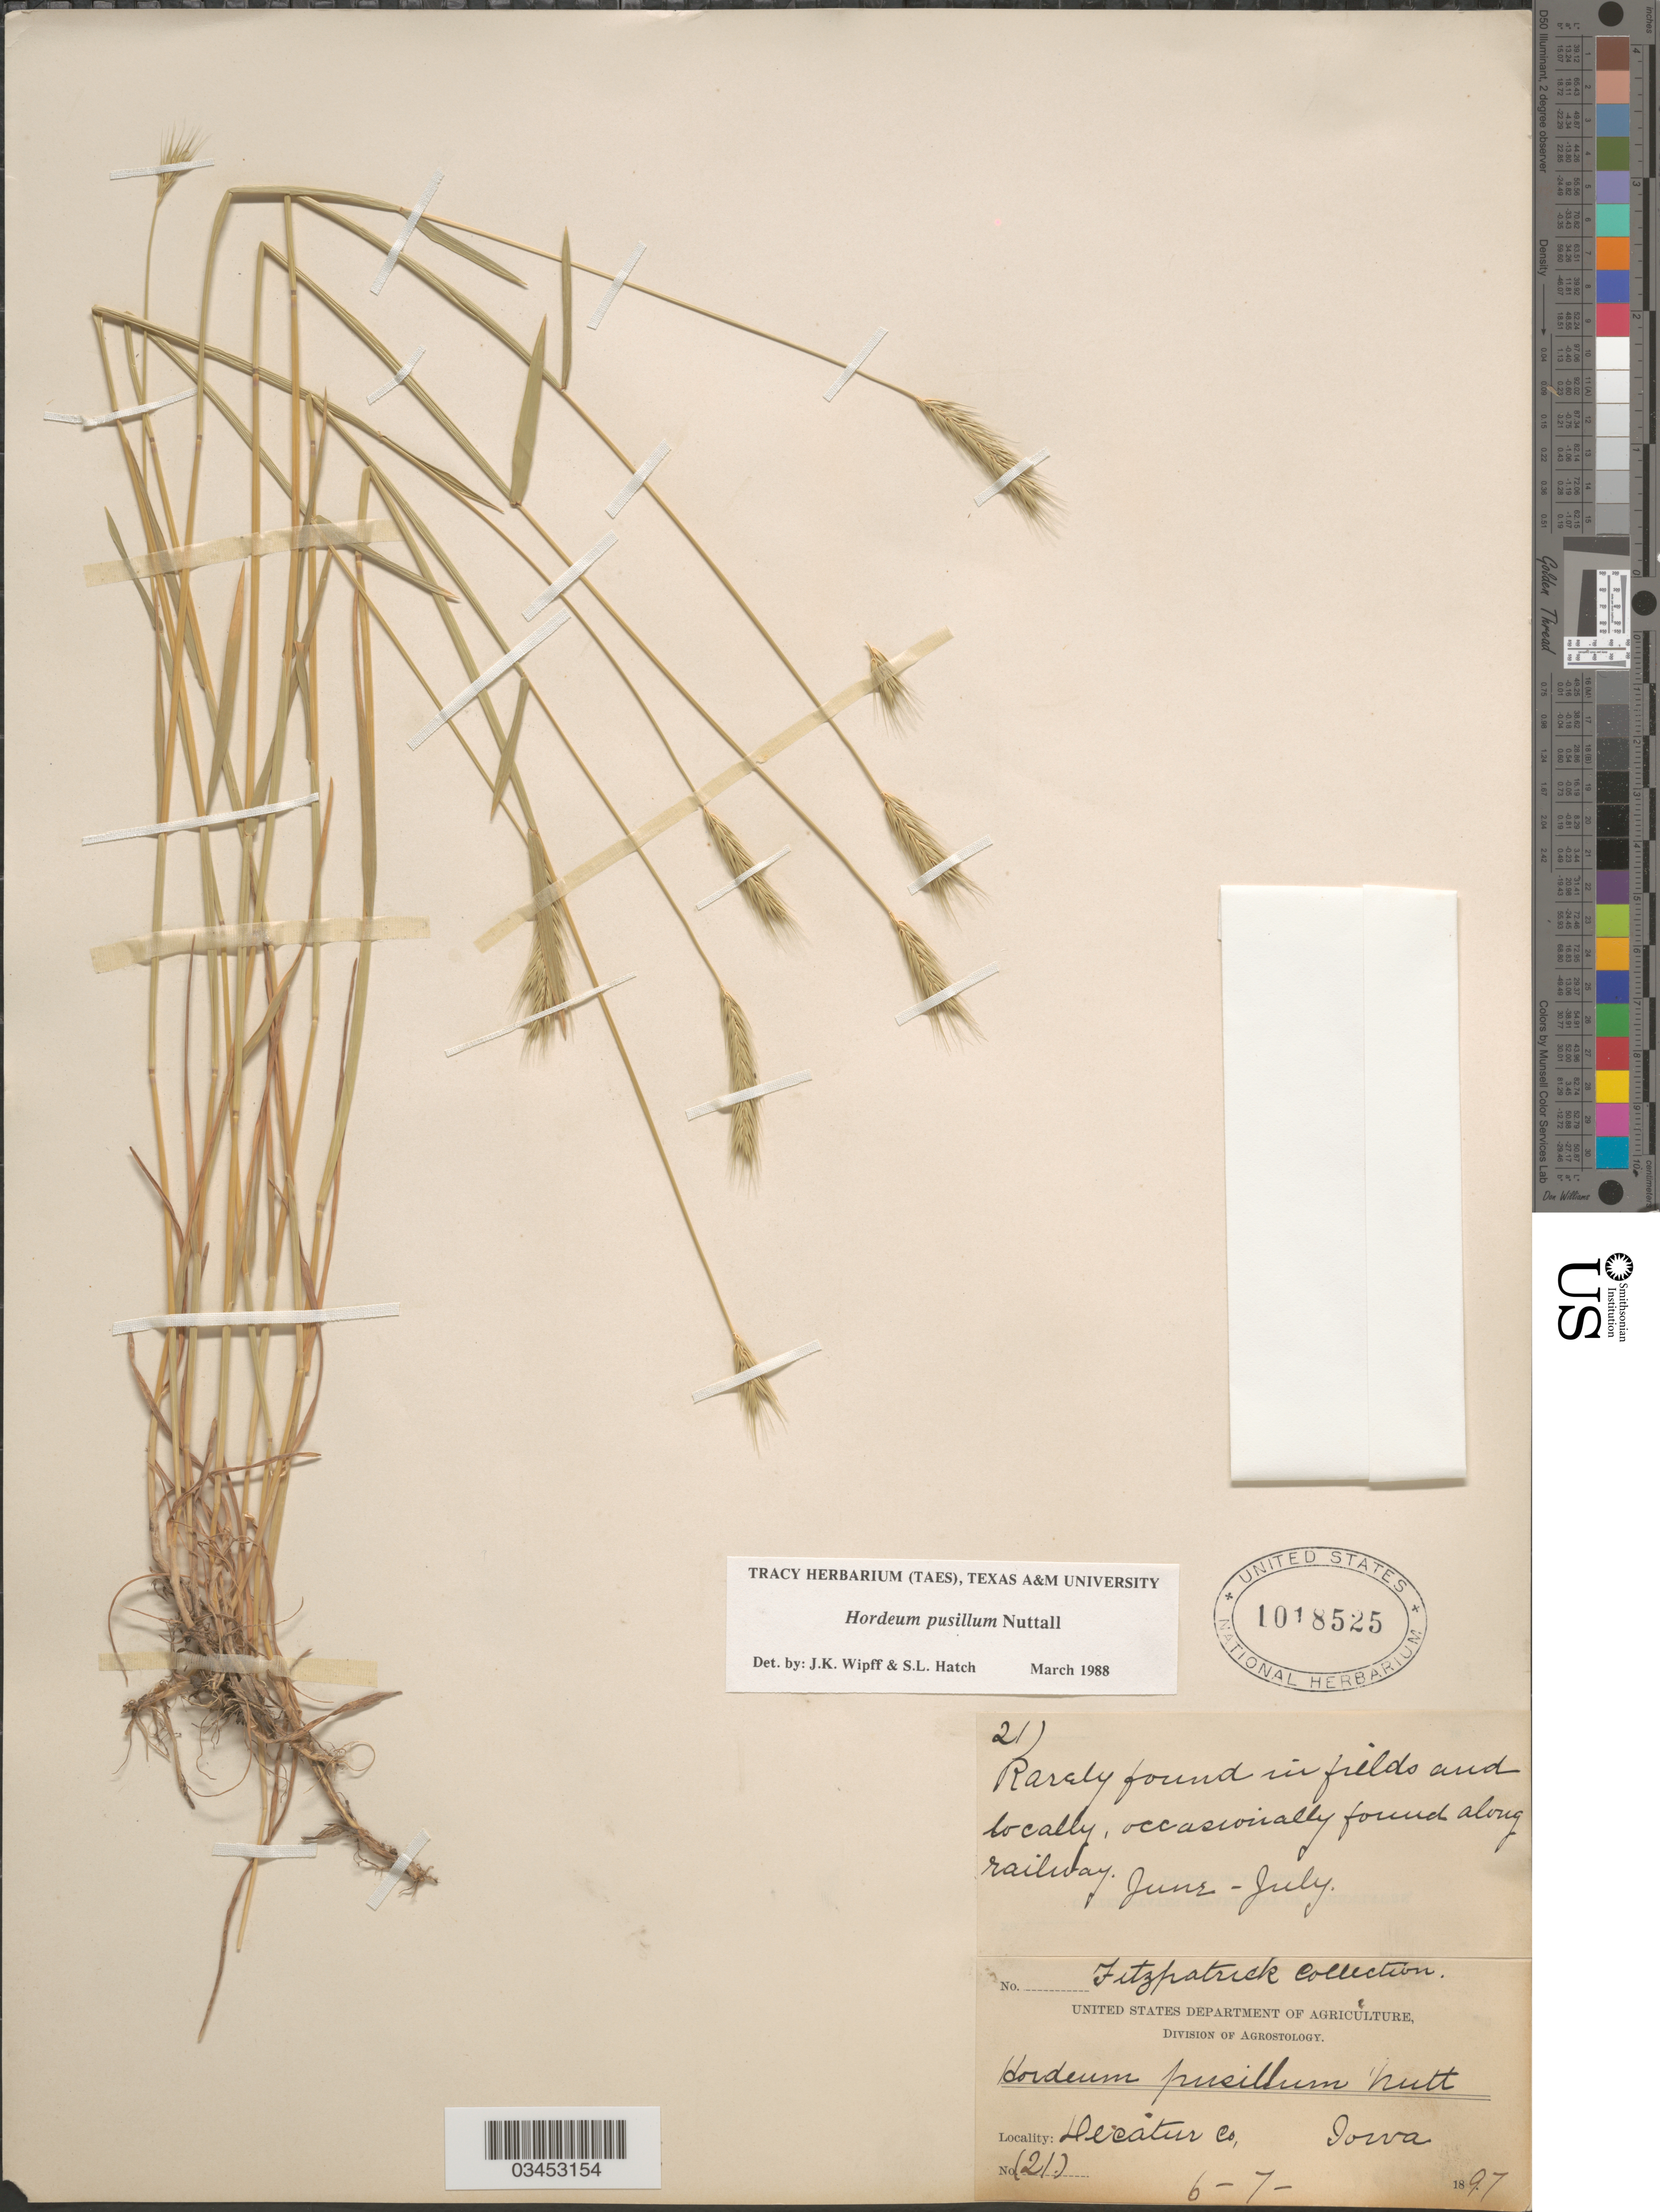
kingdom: Plantae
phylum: Tracheophyta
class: Liliopsida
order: Poales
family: Poaceae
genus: Hordeum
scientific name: Hordeum pusillum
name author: Nutt.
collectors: Fitzpatrick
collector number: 21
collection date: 1897-06/1897-07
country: United States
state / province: Iowa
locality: Decatur Co. Rarely found in fields and locally, occasionally found along railway.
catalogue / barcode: US 1018525